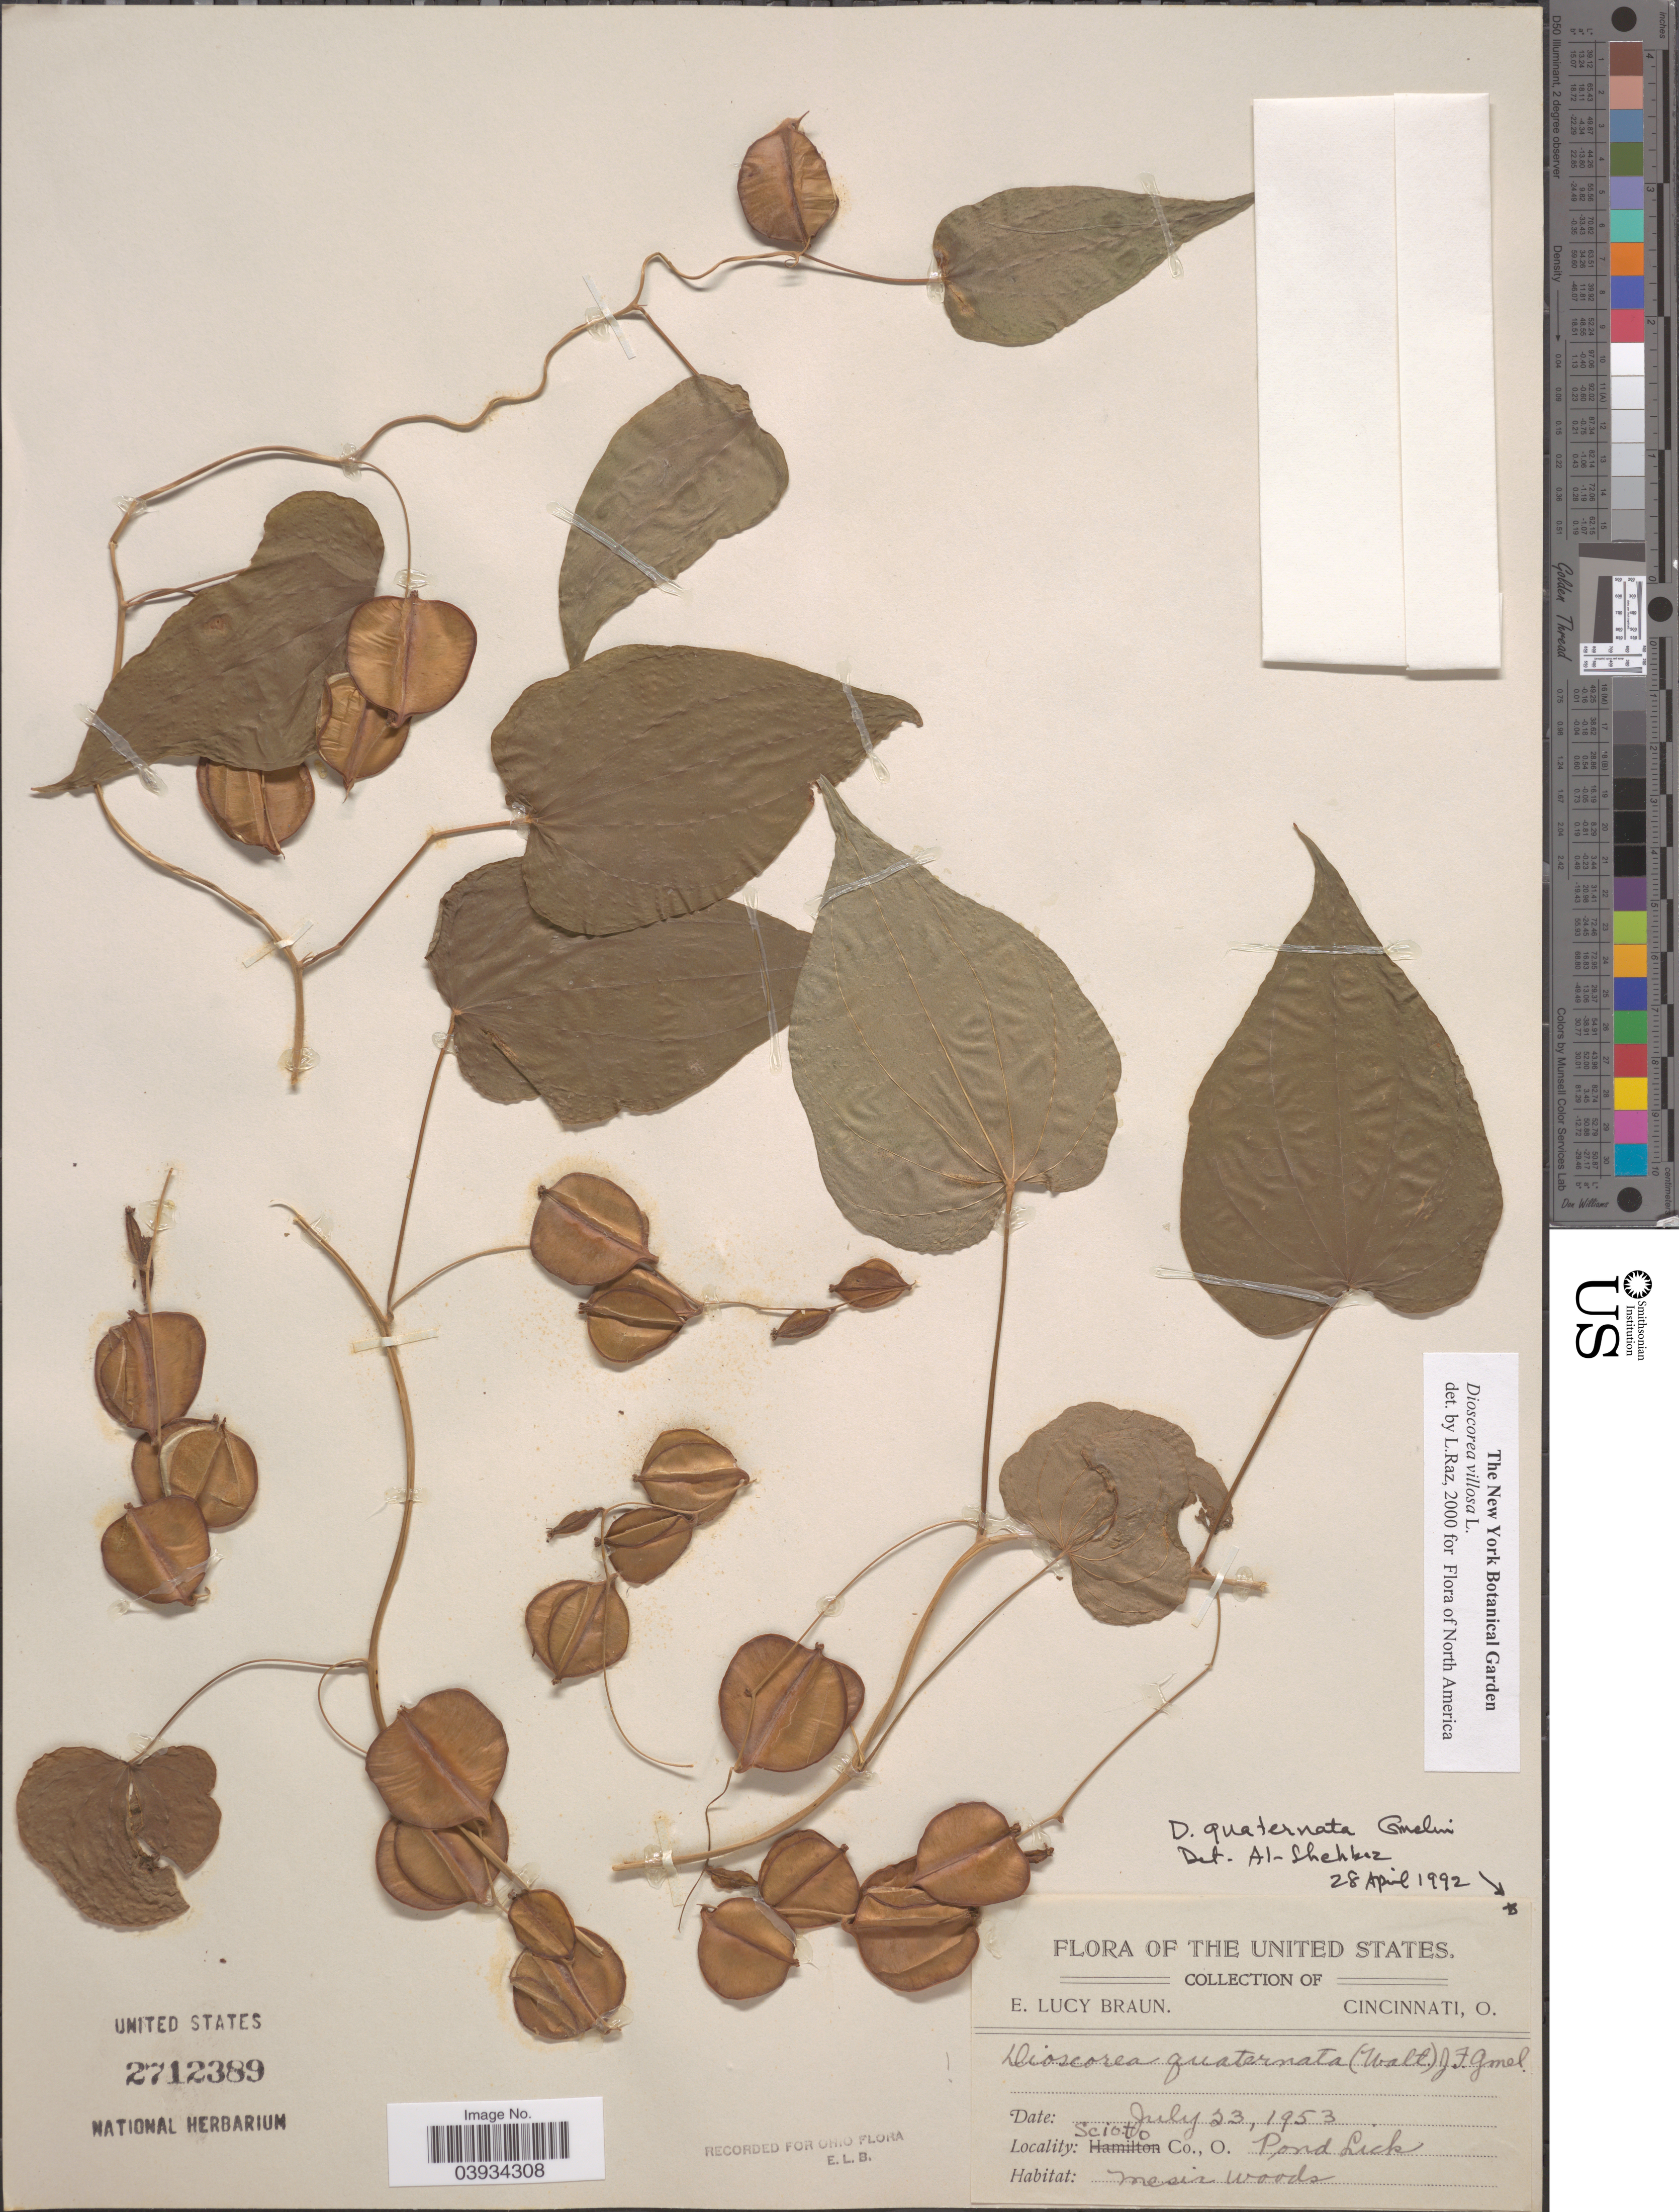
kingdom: Plantae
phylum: Tracheophyta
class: Liliopsida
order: Dioscoreales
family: Dioscoreaceae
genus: Dioscorea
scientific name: Dioscorea villosa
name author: L.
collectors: E. L. Braun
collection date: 1953-07-23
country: United States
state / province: Ohio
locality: Scioto Co., Pond Lick.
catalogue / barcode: US 2712389